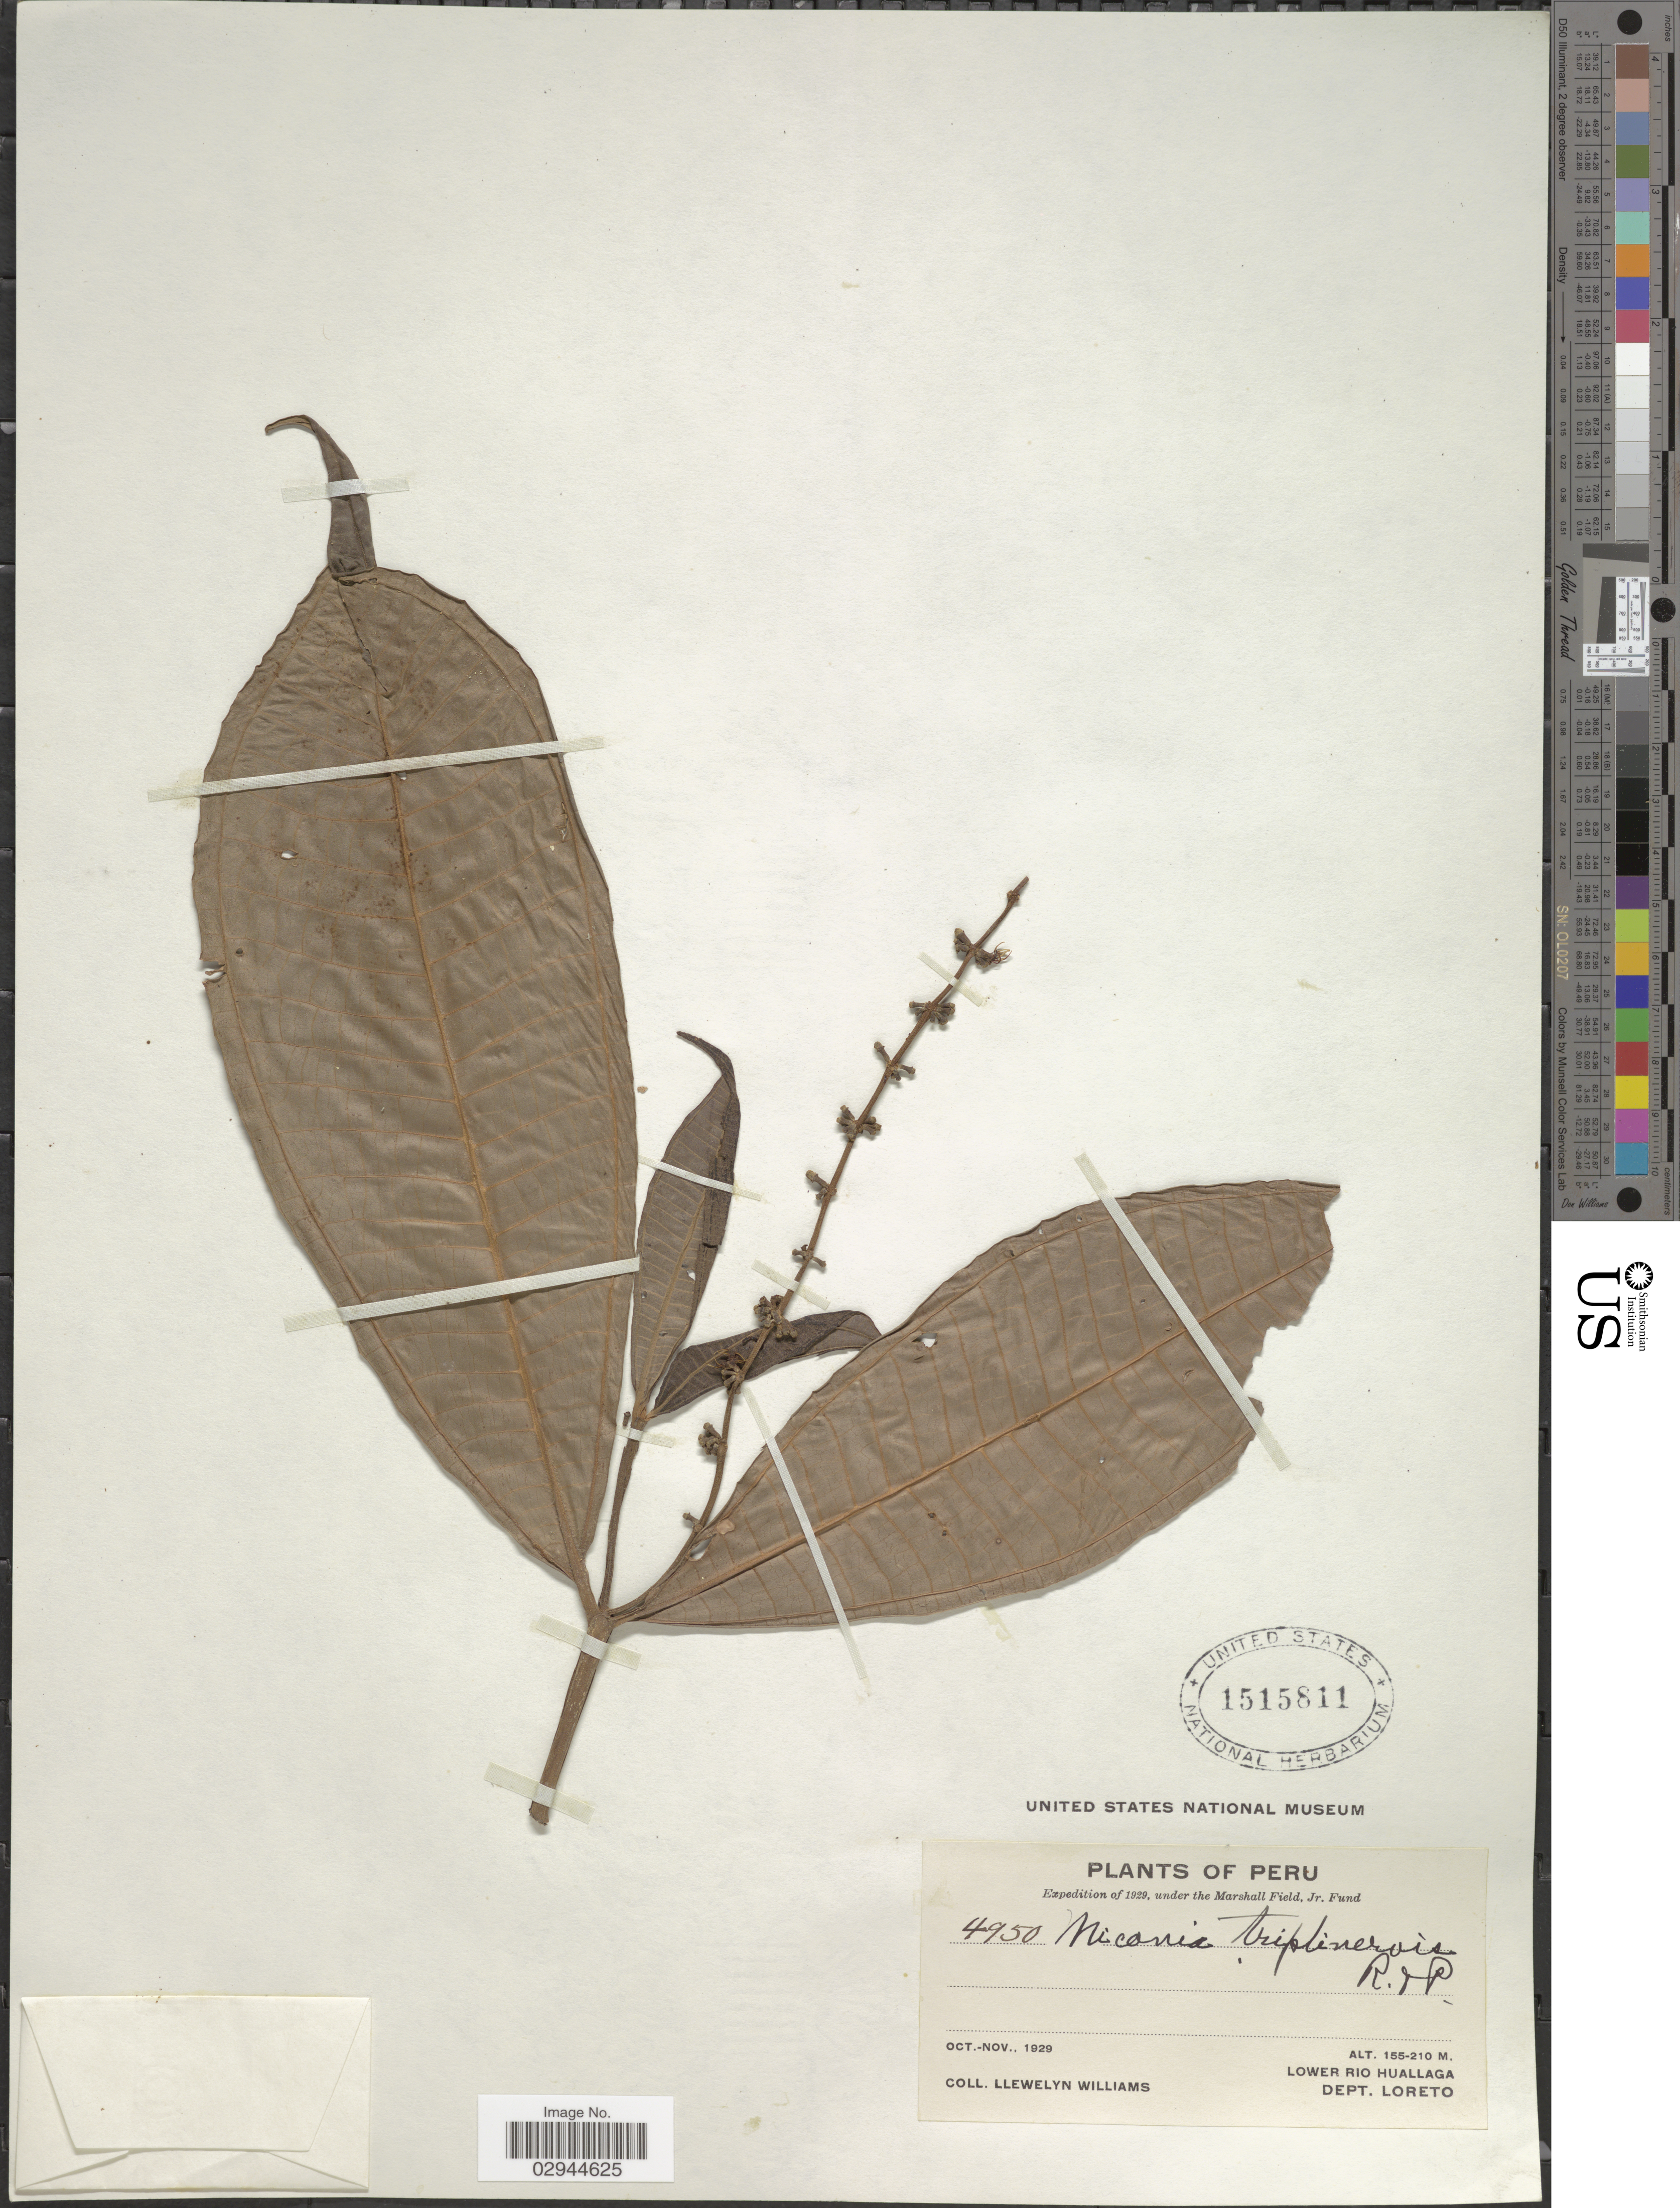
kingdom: Plantae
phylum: Tracheophyta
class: Magnoliopsida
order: Myrtales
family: Melastomataceae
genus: Miconia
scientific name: Miconia triplinervis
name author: Ruiz & Pav.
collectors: Ll. Williams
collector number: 4950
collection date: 1929-10/1929-11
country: Peru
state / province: Loreto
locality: Lower Rio Huallaga, Dept. Loreto.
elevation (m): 155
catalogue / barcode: US 1515811